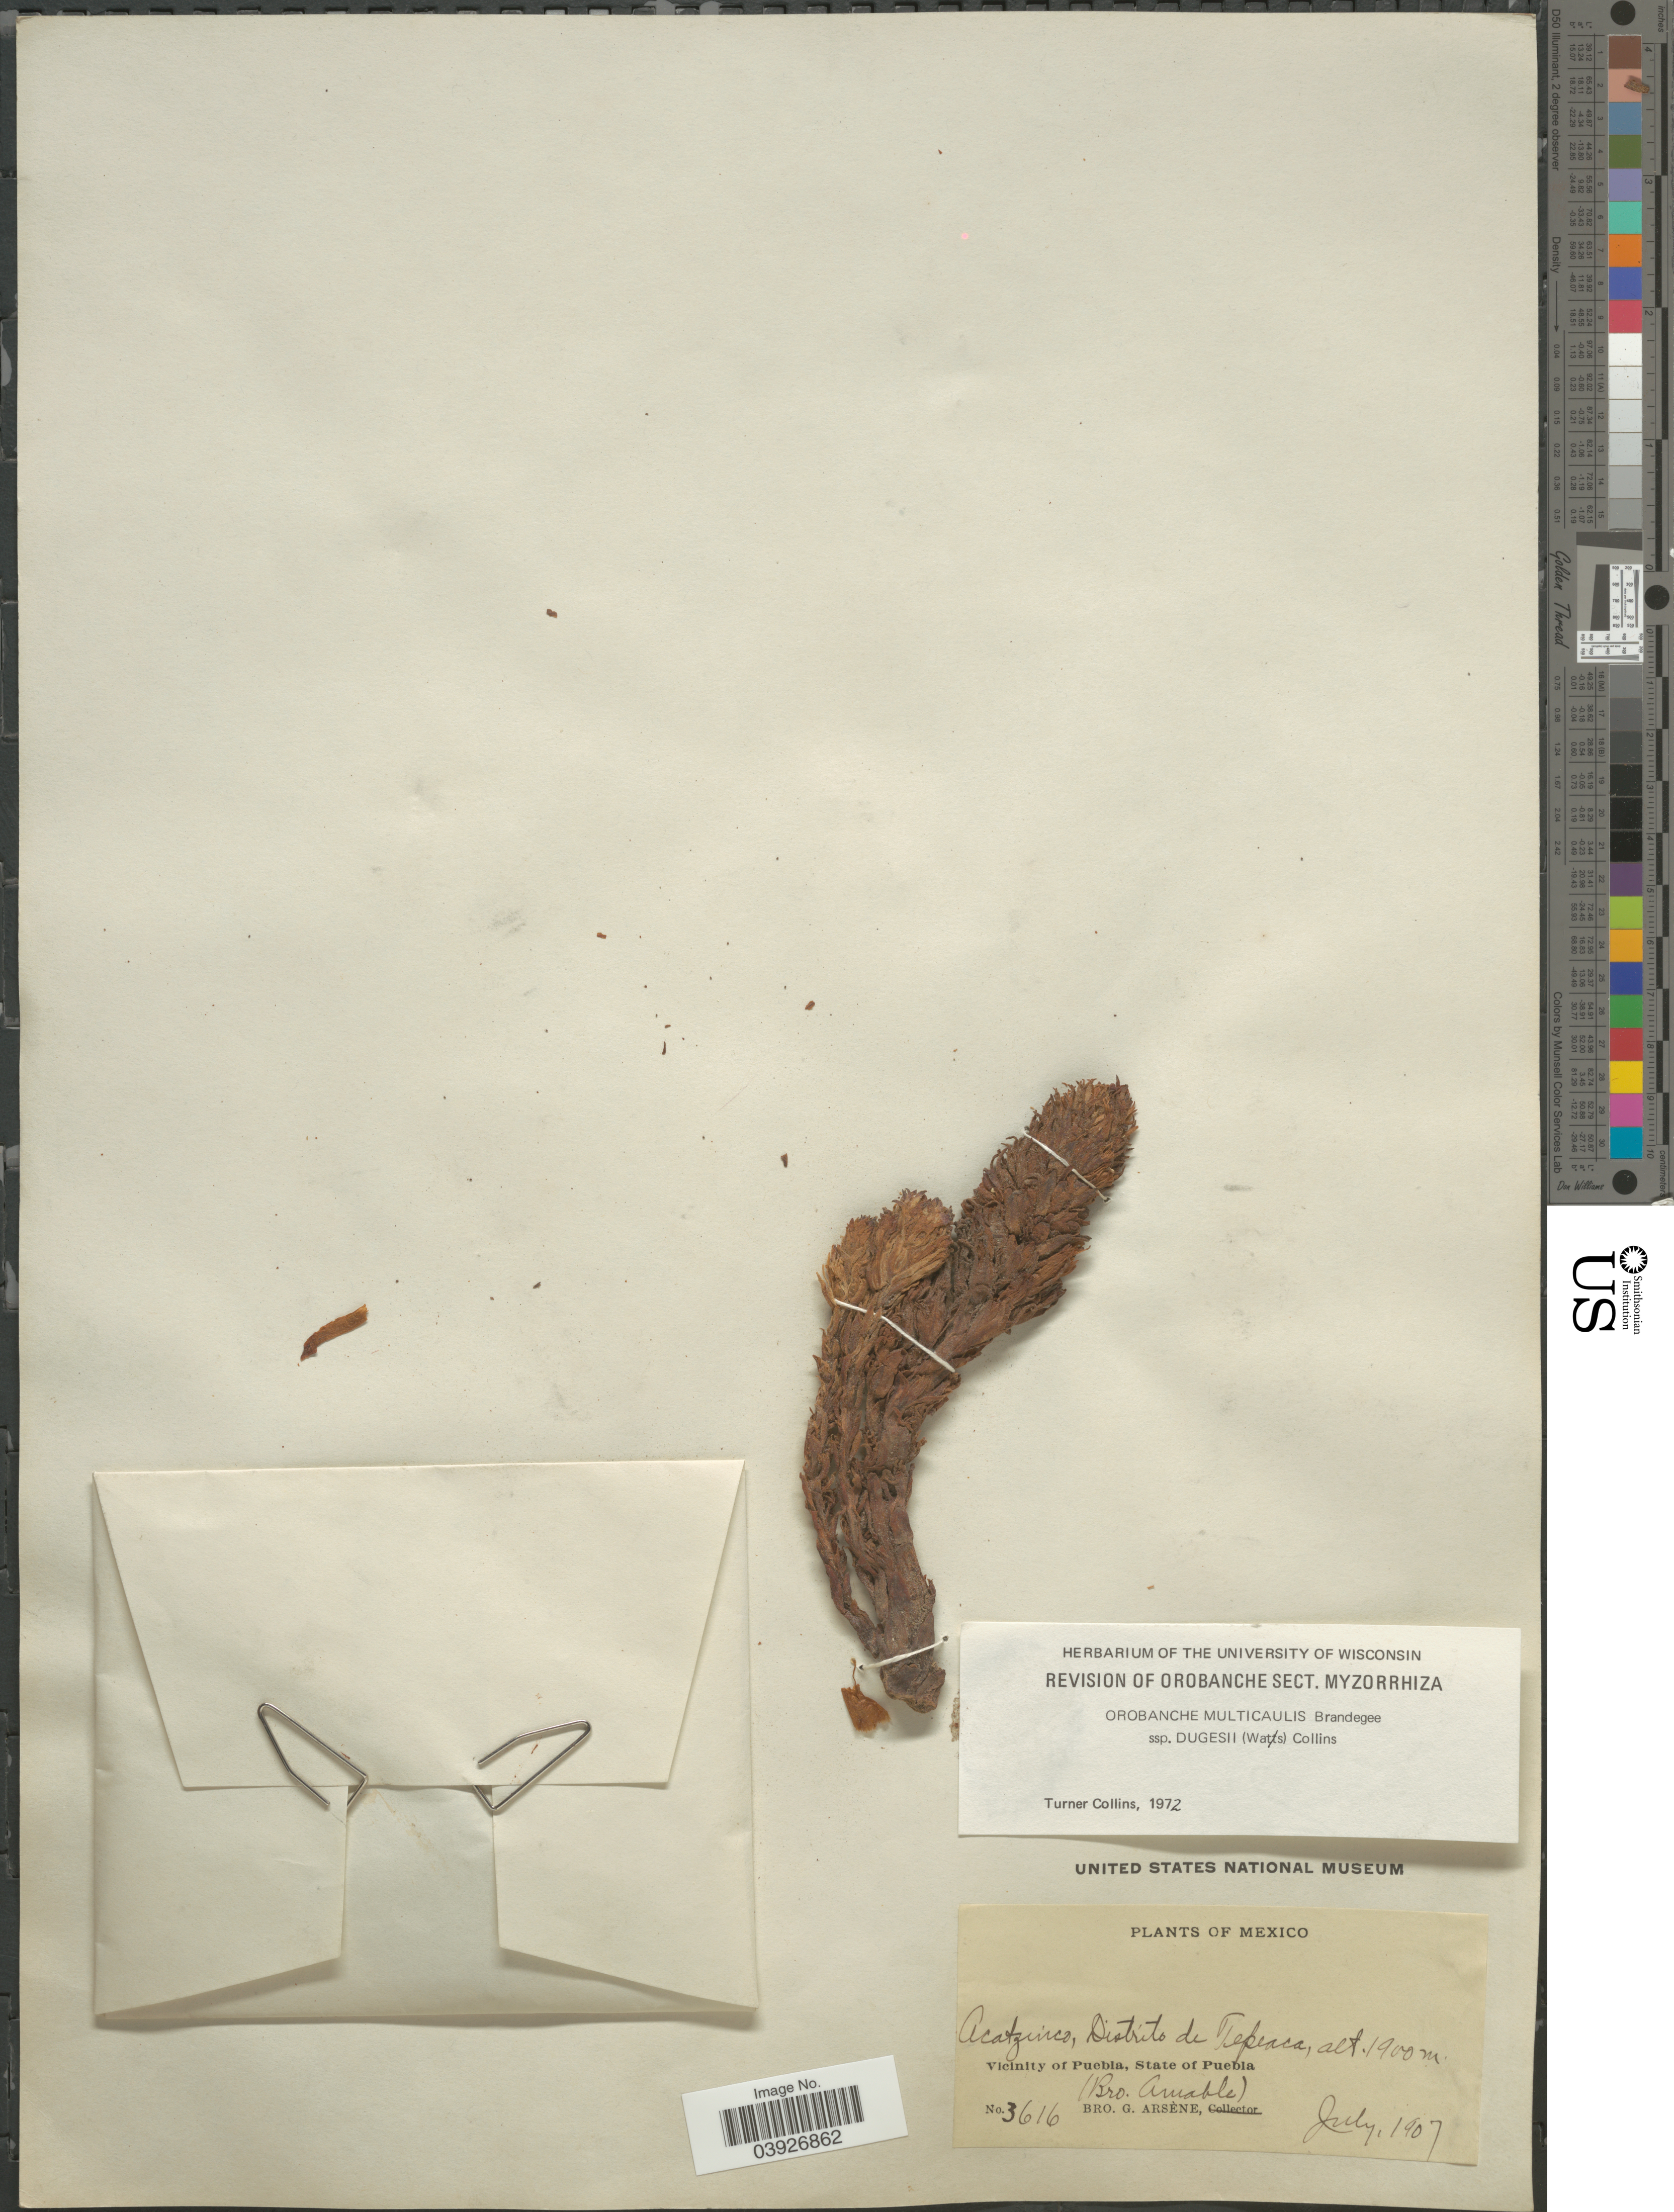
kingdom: Plantae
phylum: Tracheophyta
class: Magnoliopsida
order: Lamiales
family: Orobanchaceae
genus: Orobanche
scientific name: Orobanche dugesii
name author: (S. Watson) Munz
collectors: Bro. G. Arsène & B. Amable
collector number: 3616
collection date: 1907-07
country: Mexico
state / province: Puebla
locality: Acatzinco, Distrito de Tepeaca. Vicinity of Puebla.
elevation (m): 1900